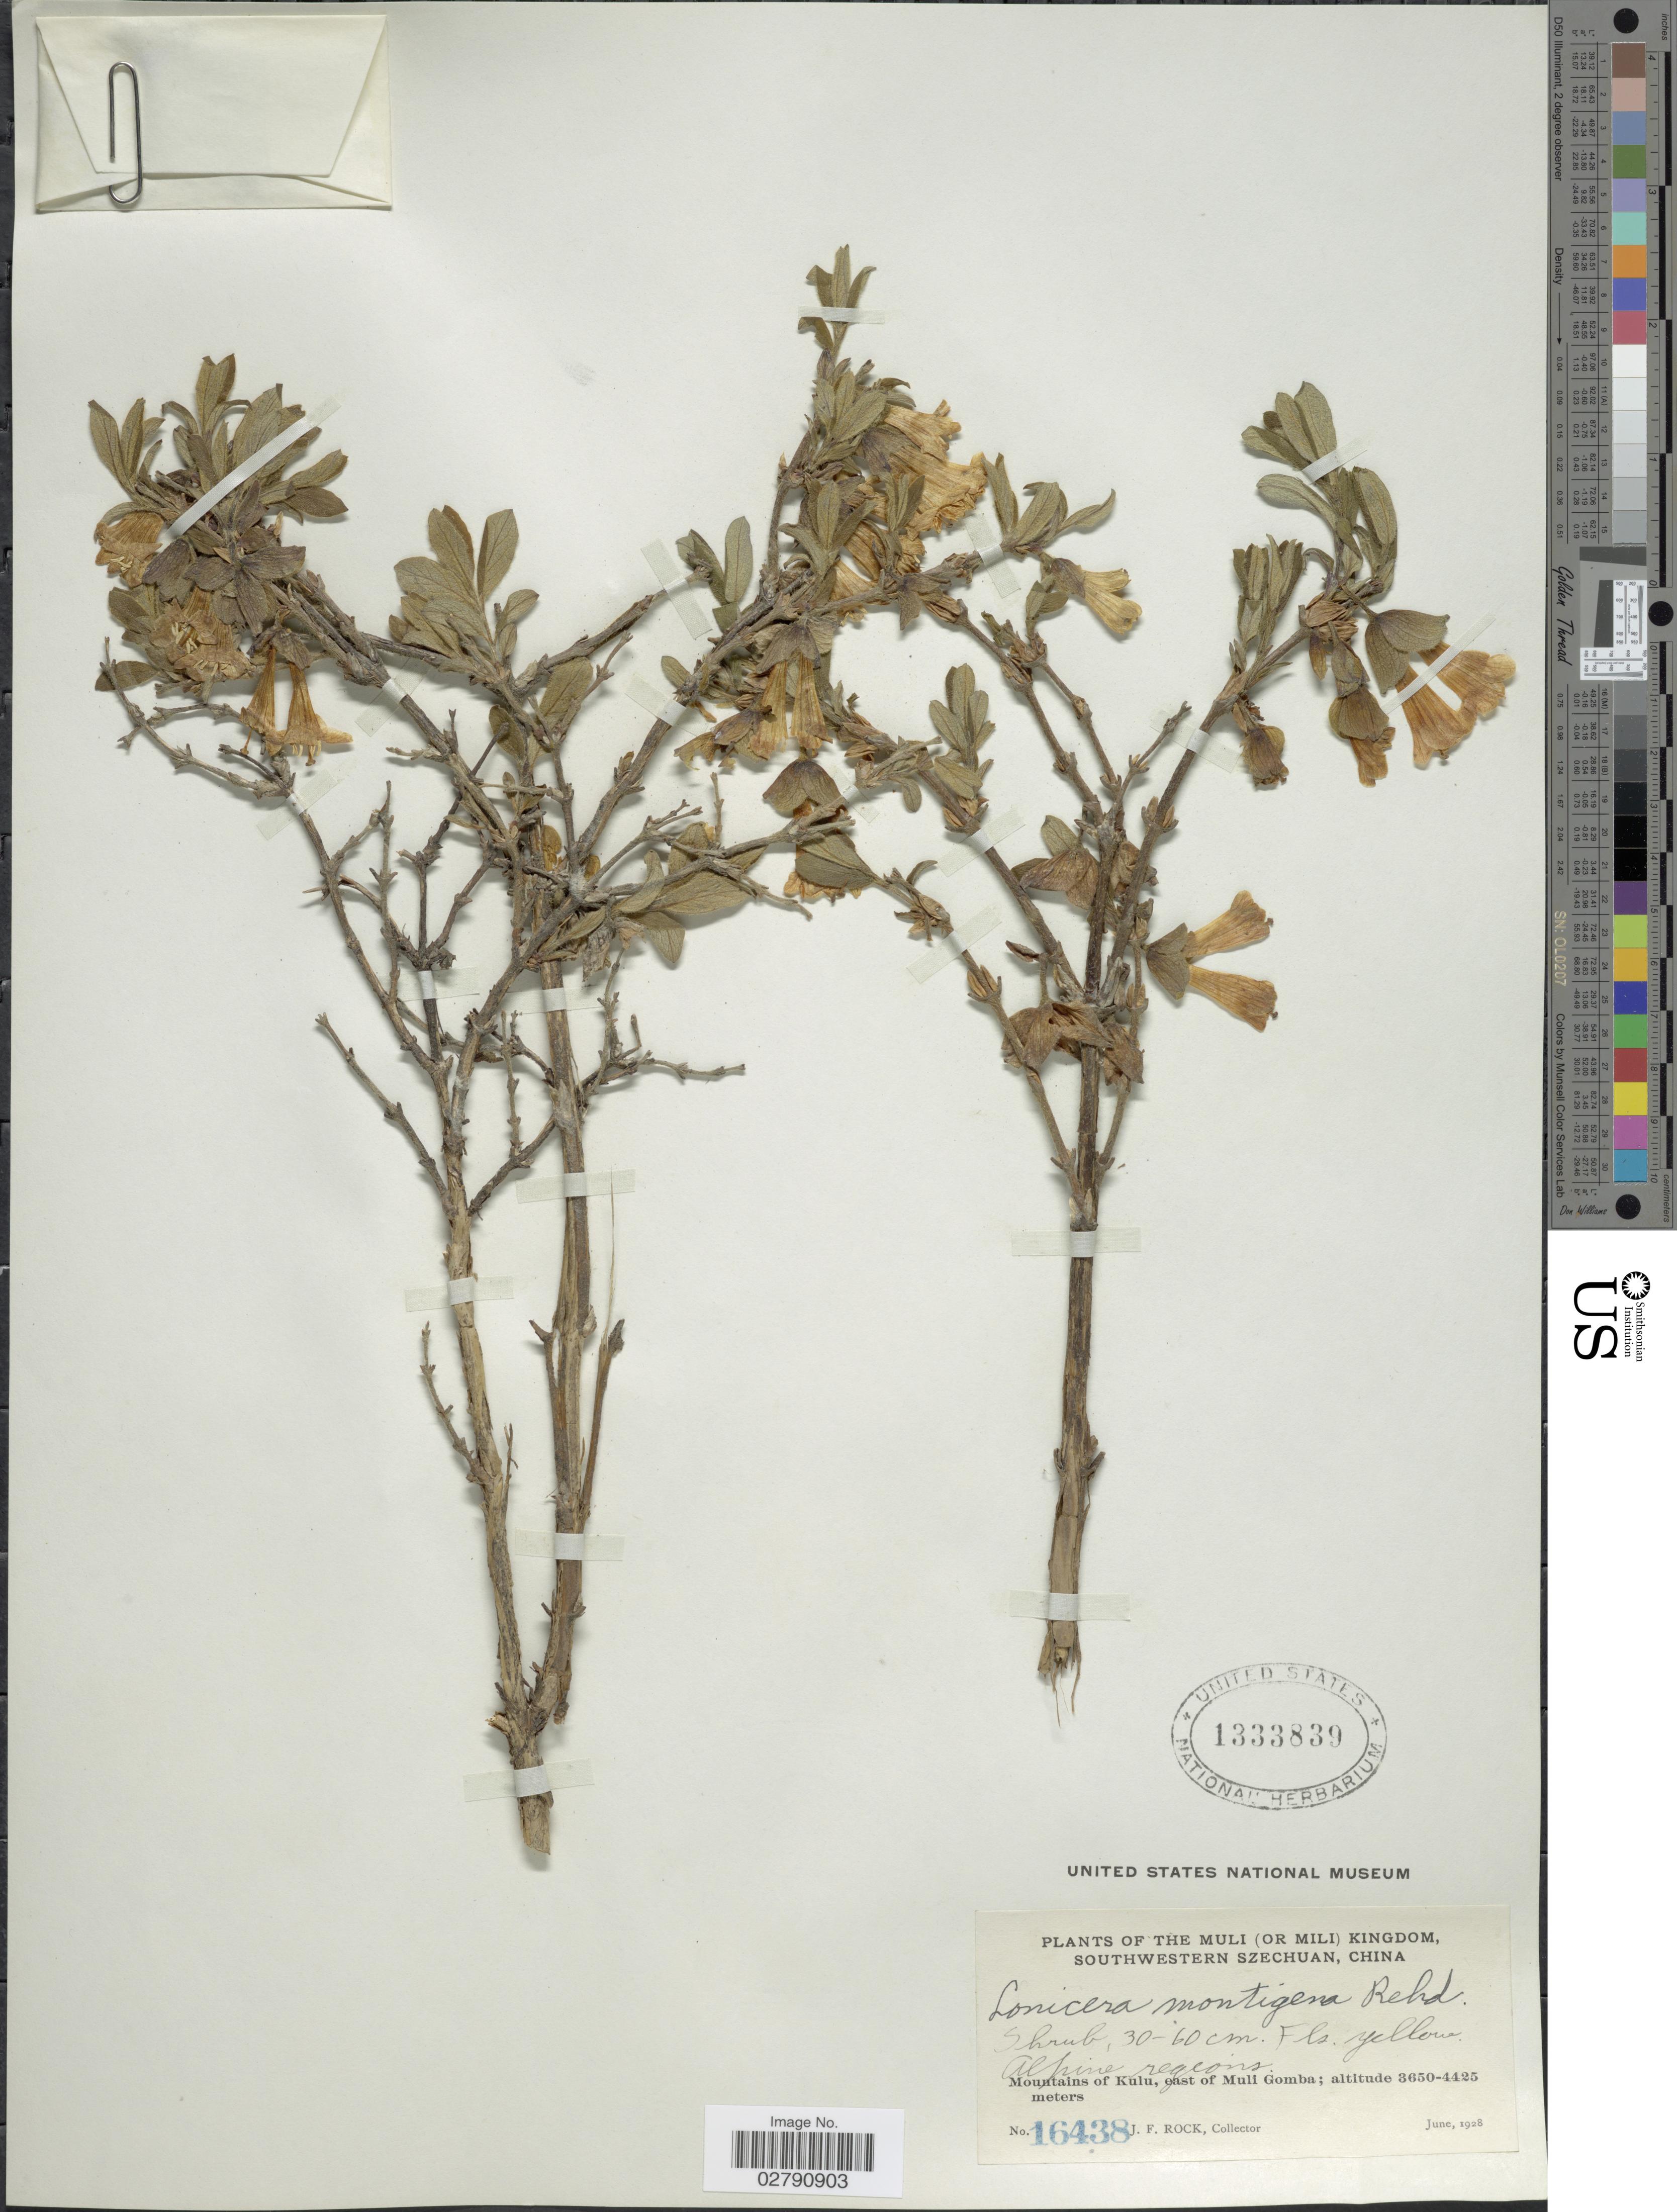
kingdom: Plantae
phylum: Tracheophyta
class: Magnoliopsida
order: Dipsacales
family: Caprifoliaceae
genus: Lonicera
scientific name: Lonicera montigena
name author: Rehder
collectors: J. Rock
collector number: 16438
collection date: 1928-06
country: China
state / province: Sichuan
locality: The Muli (or Mili) Kingdom, Southwestern Szechuan. Mountains of Kulu, east of Muli Gomba.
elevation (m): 3650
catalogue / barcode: US 1333839